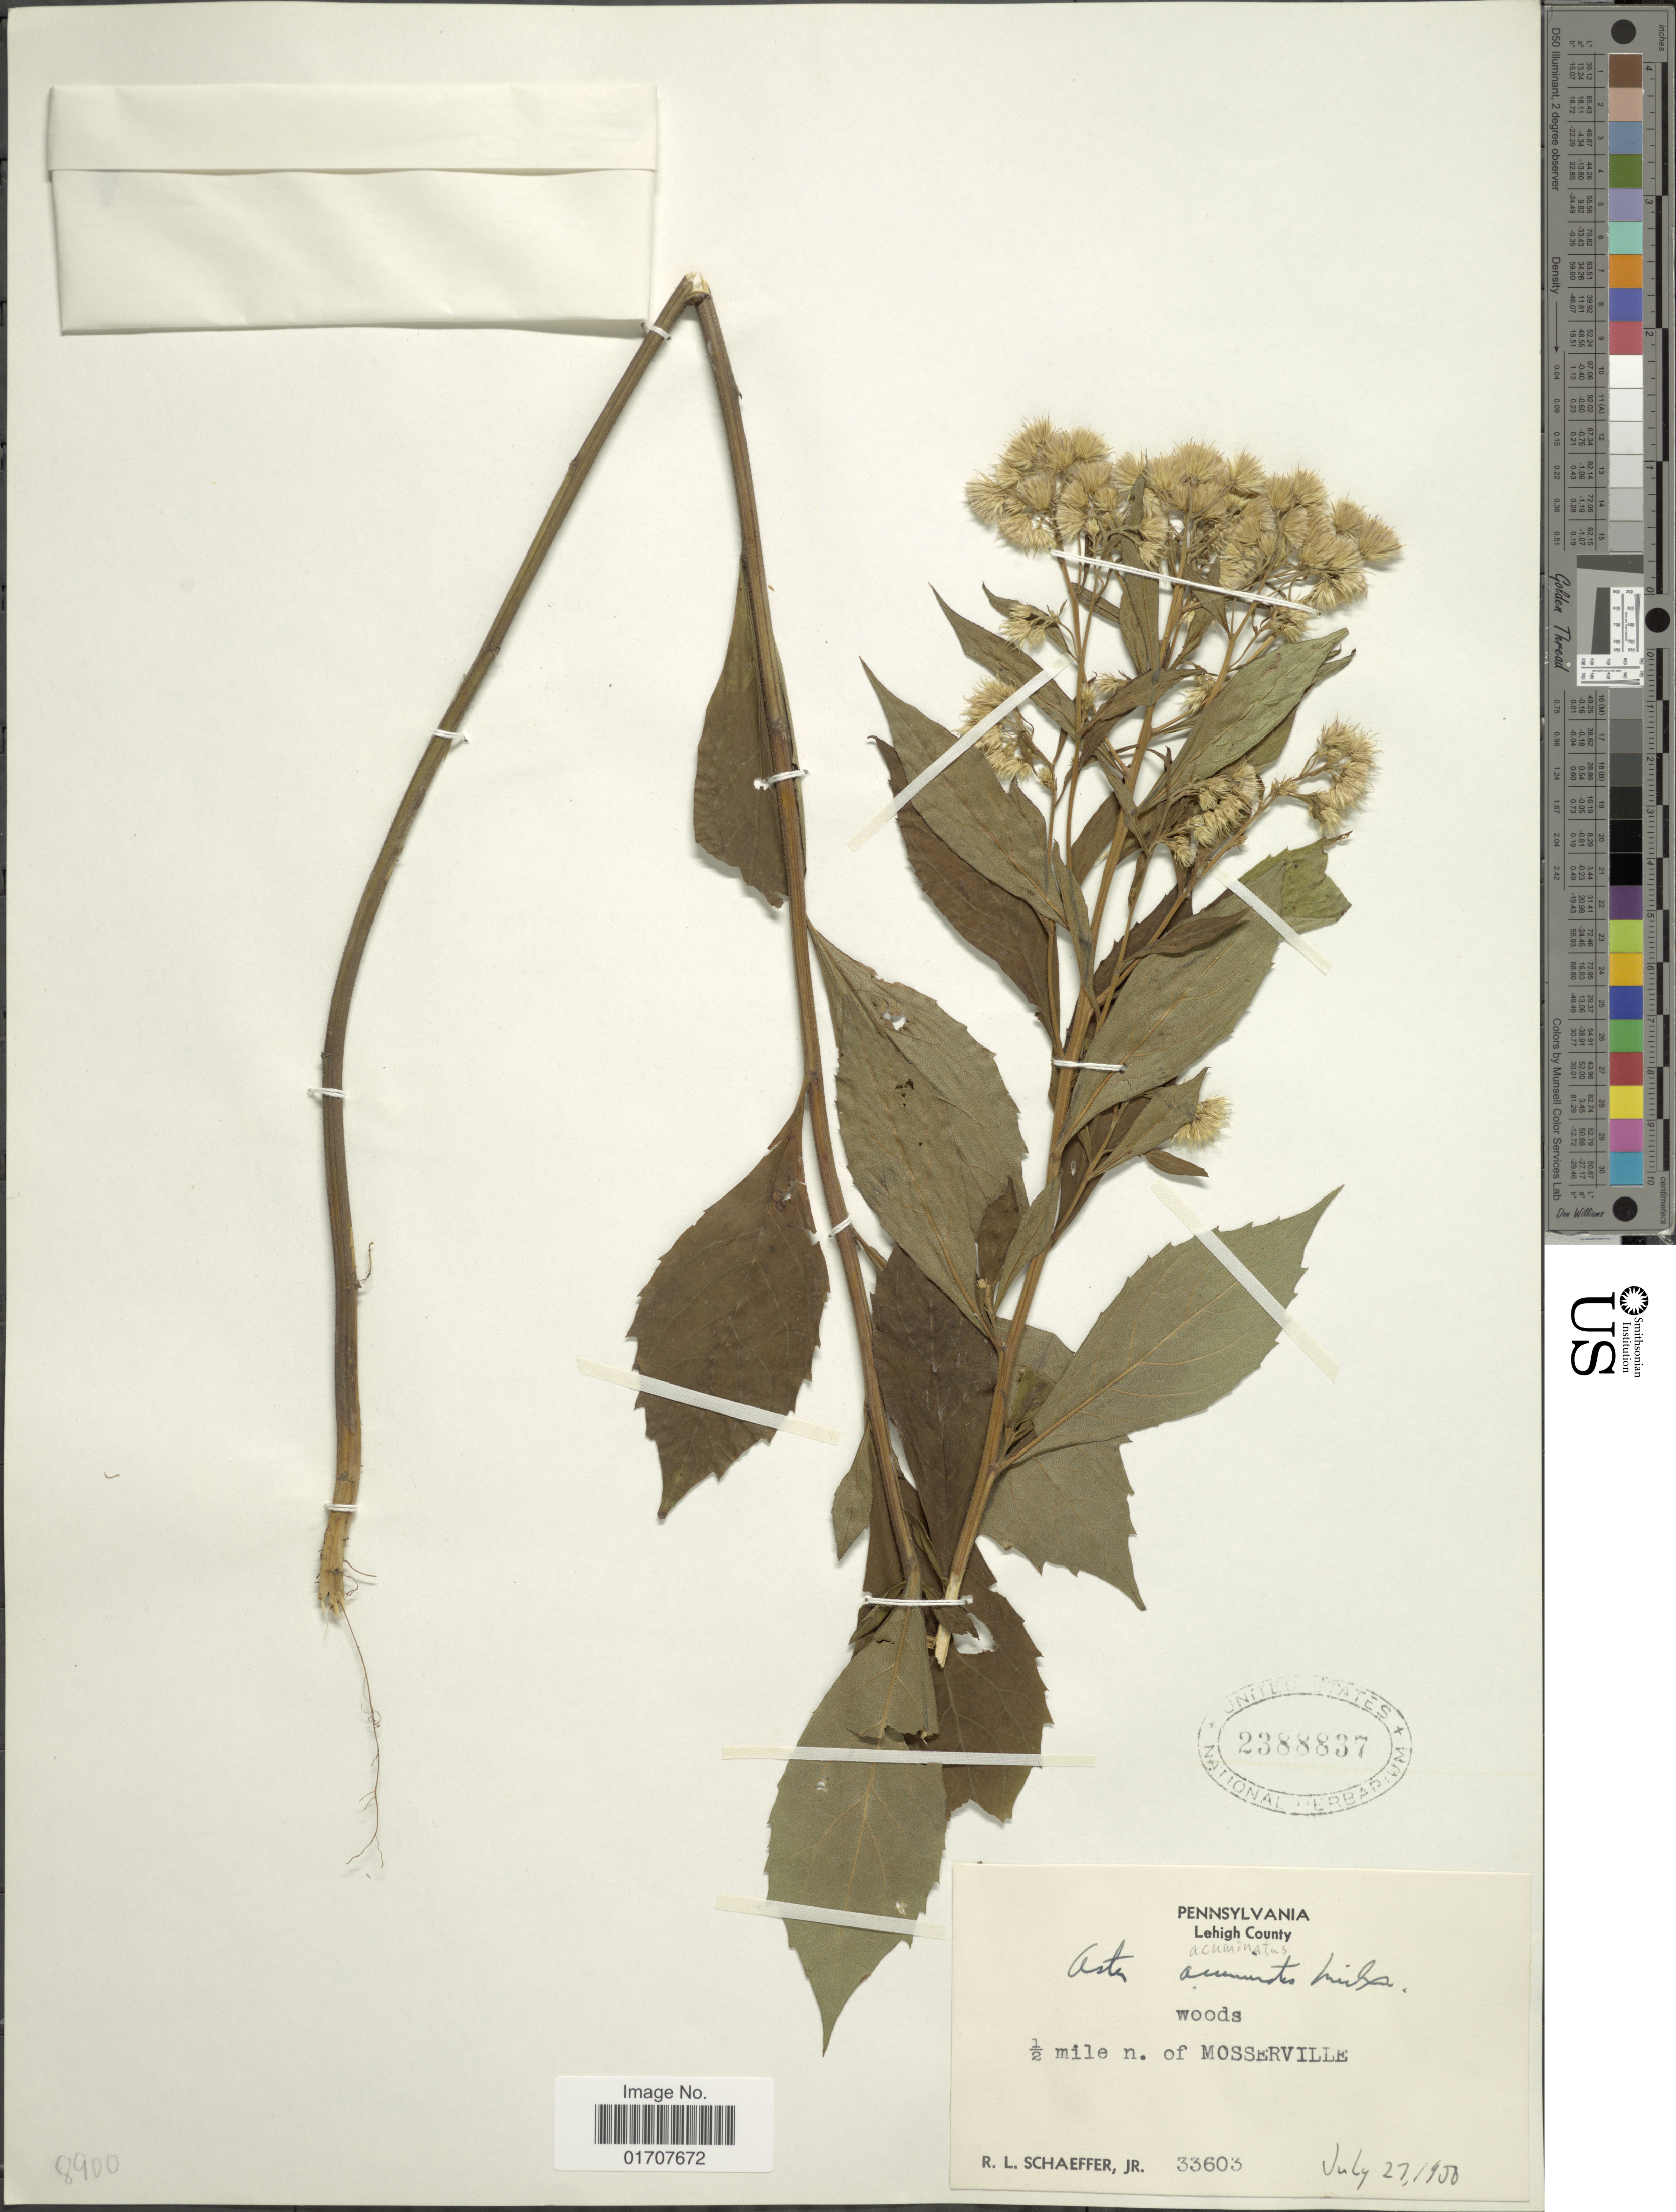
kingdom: Plantae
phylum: Tracheophyta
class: Magnoliopsida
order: Asterales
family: Asteraceae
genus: Oclemena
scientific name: Oclemena acuminata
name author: (Michx.) Greene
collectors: R. L. Schaeffer Jr.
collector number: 33603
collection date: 1950-07-27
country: United States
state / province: Pennsylvania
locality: Lehigh County, ½ mile n. of Mosserville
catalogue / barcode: US 2388837